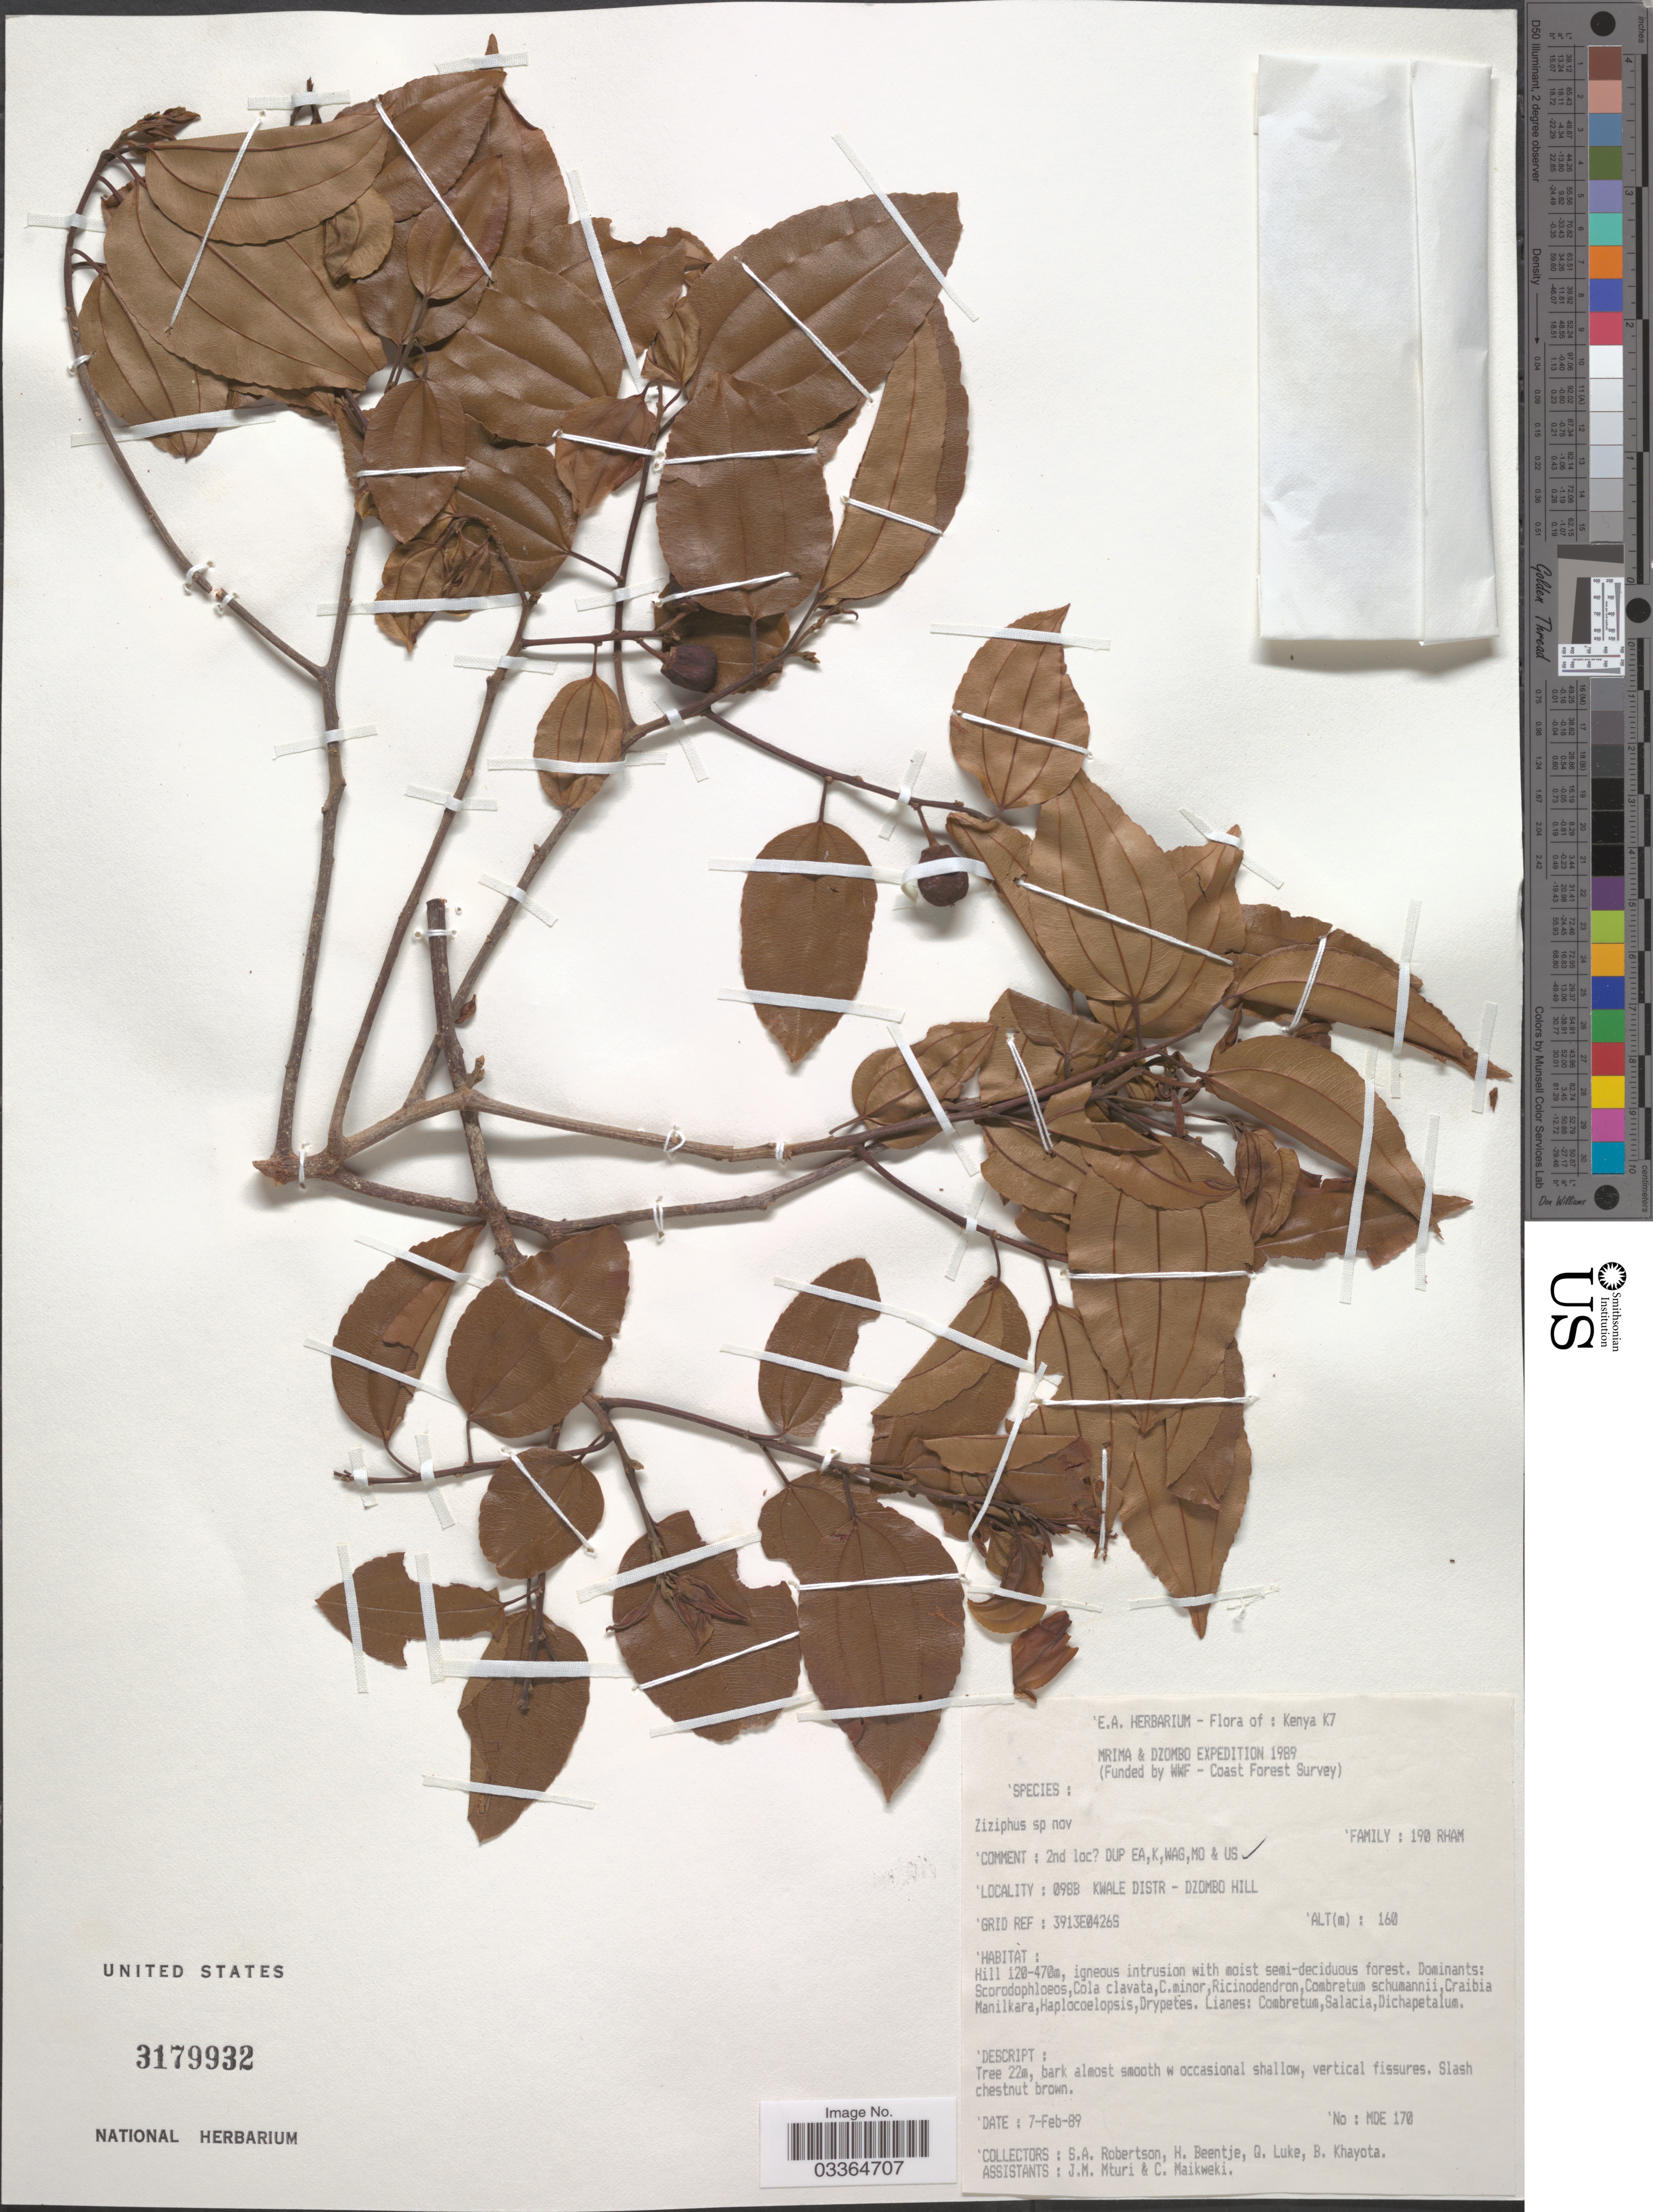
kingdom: Plantae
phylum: Tracheophyta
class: Magnoliopsida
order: Rosales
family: Rhamnaceae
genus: Ziziphus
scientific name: Ziziphus sp.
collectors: S. A. Robertson, H. J. Beentje, Q. Luke, B. Khayota & et al.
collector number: MDE 170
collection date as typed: Transcribed d/m/y: 7/2/89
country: Kenya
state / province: Kwale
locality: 098B Kwale Distr - Dzombo Hill.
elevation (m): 160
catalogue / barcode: US 3179932